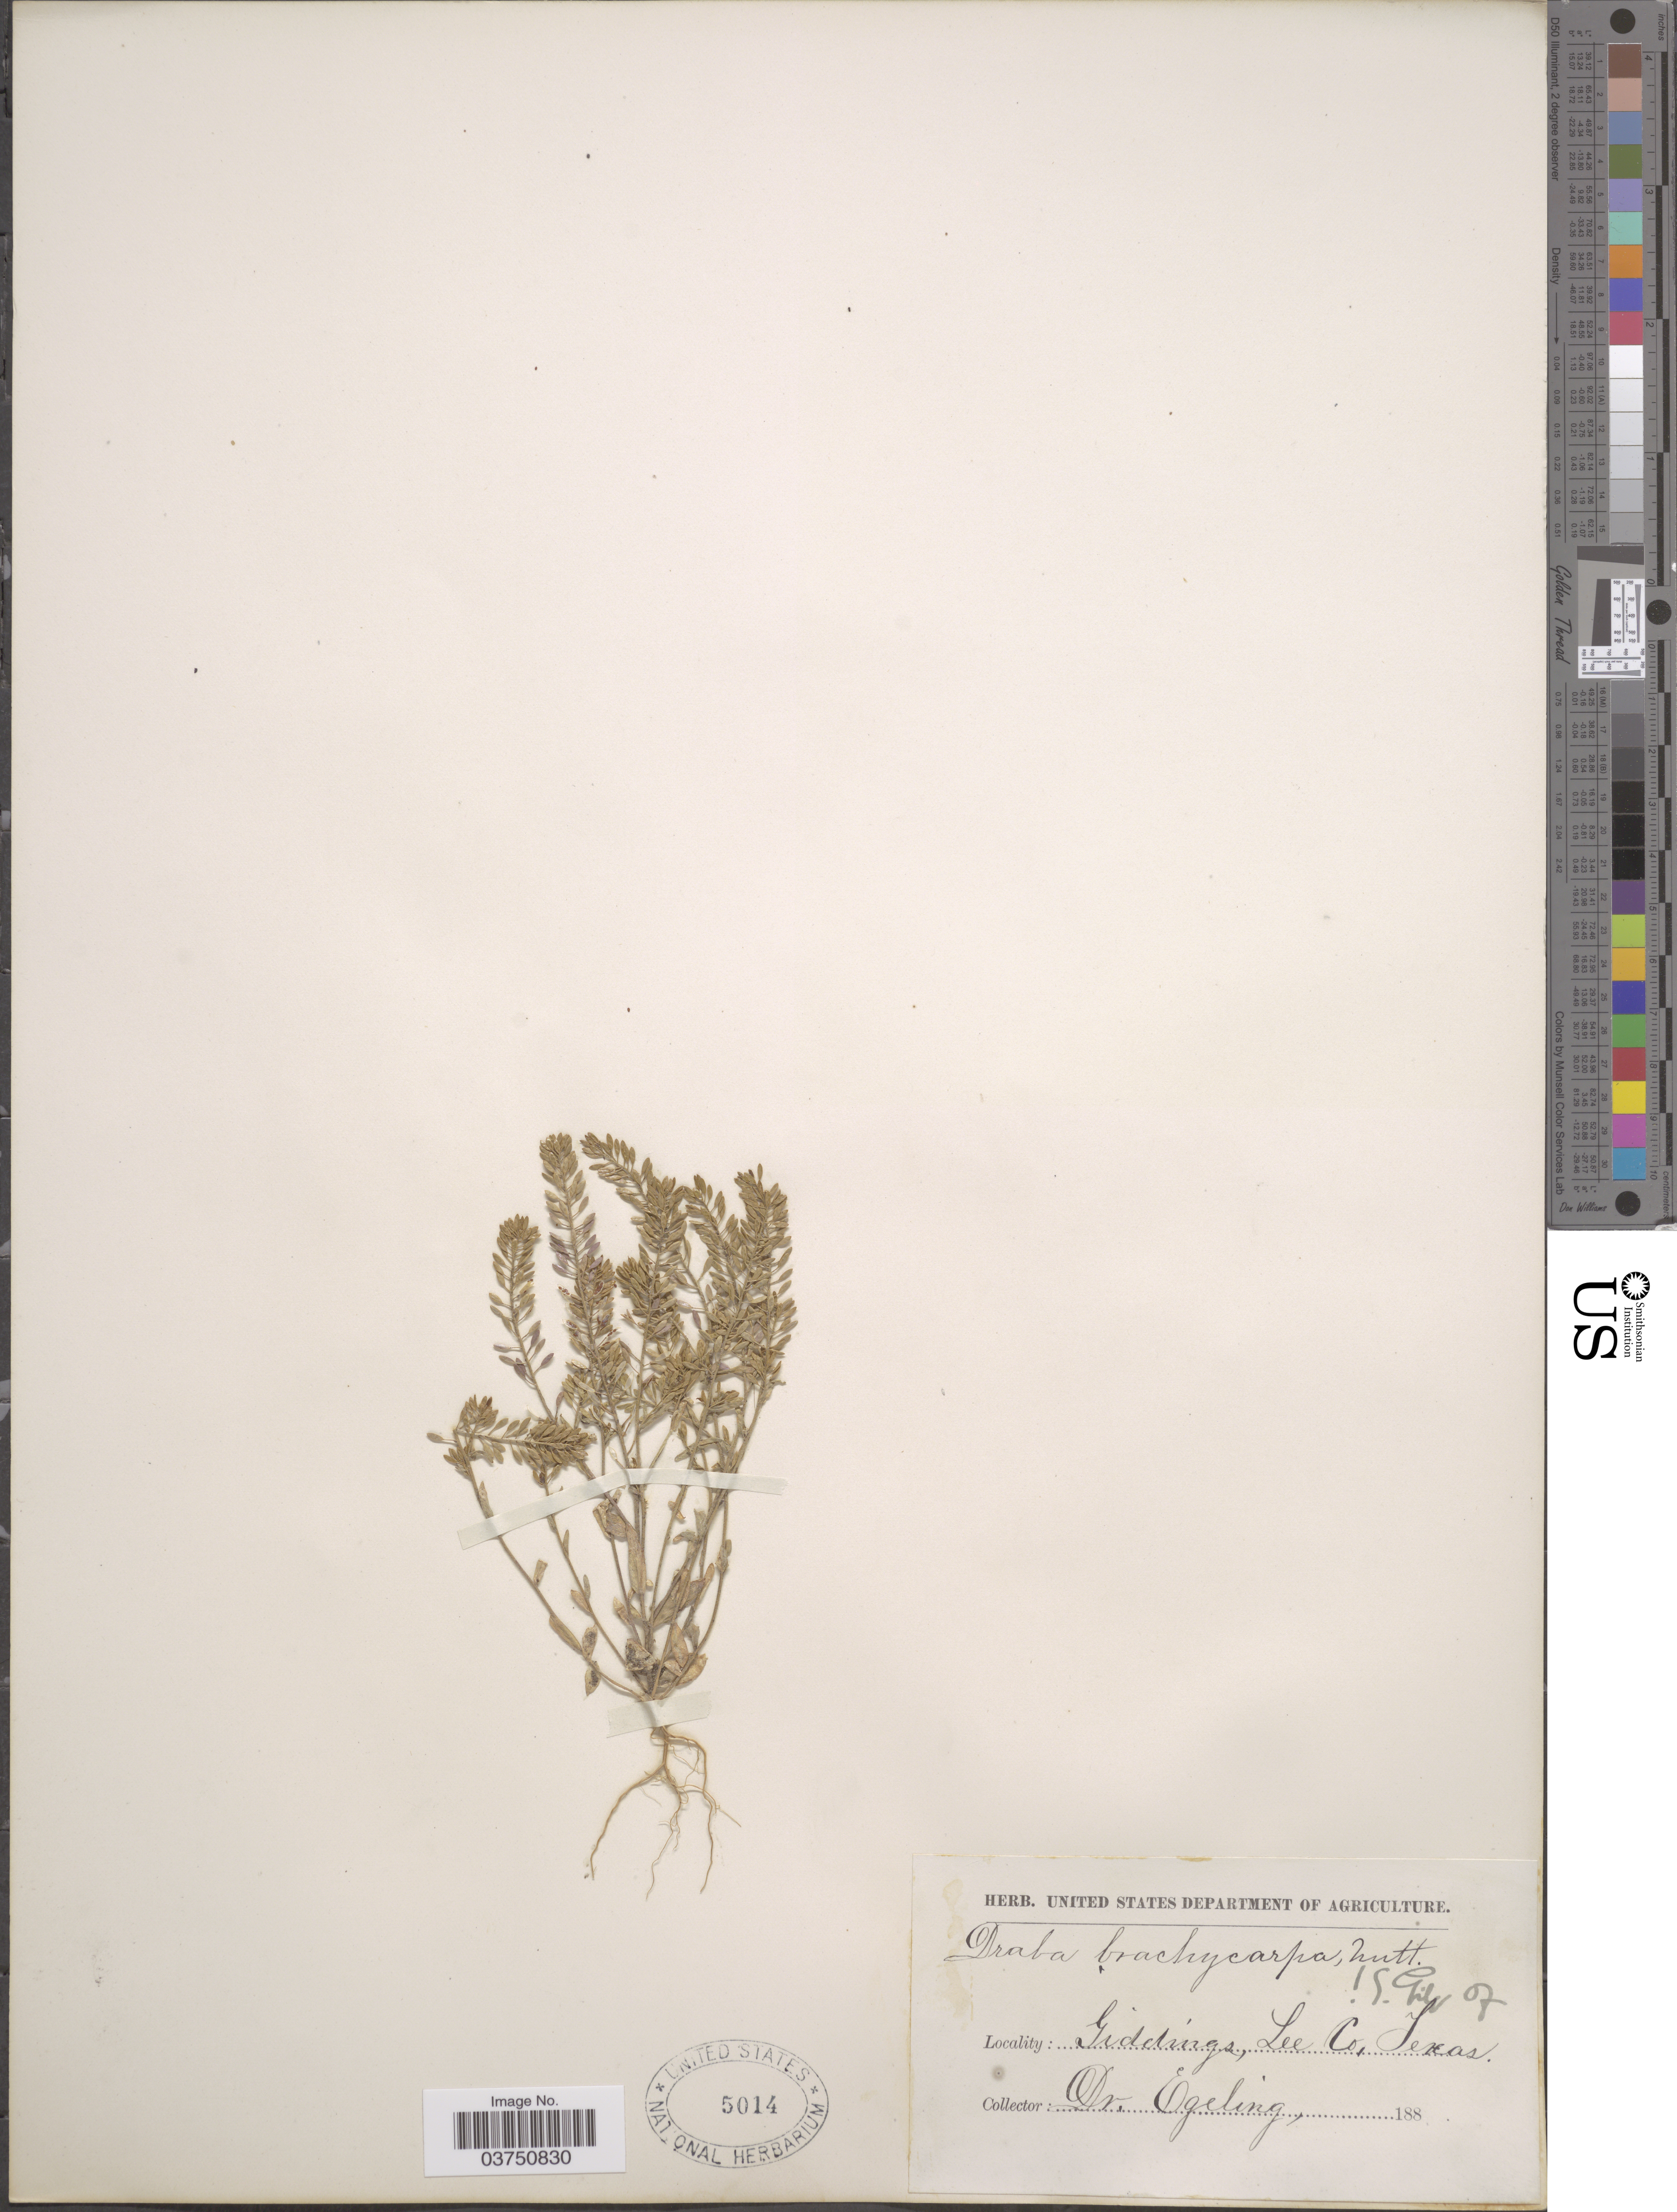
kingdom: Plantae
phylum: Tracheophyta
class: Magnoliopsida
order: Brassicales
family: Brassicaceae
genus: Draba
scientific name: Draba brachycarpa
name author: (Nutt.) Torr. & A. Gray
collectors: Egeling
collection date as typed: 188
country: United States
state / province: Texas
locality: Giddings, Lee Co.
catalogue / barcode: US 5014